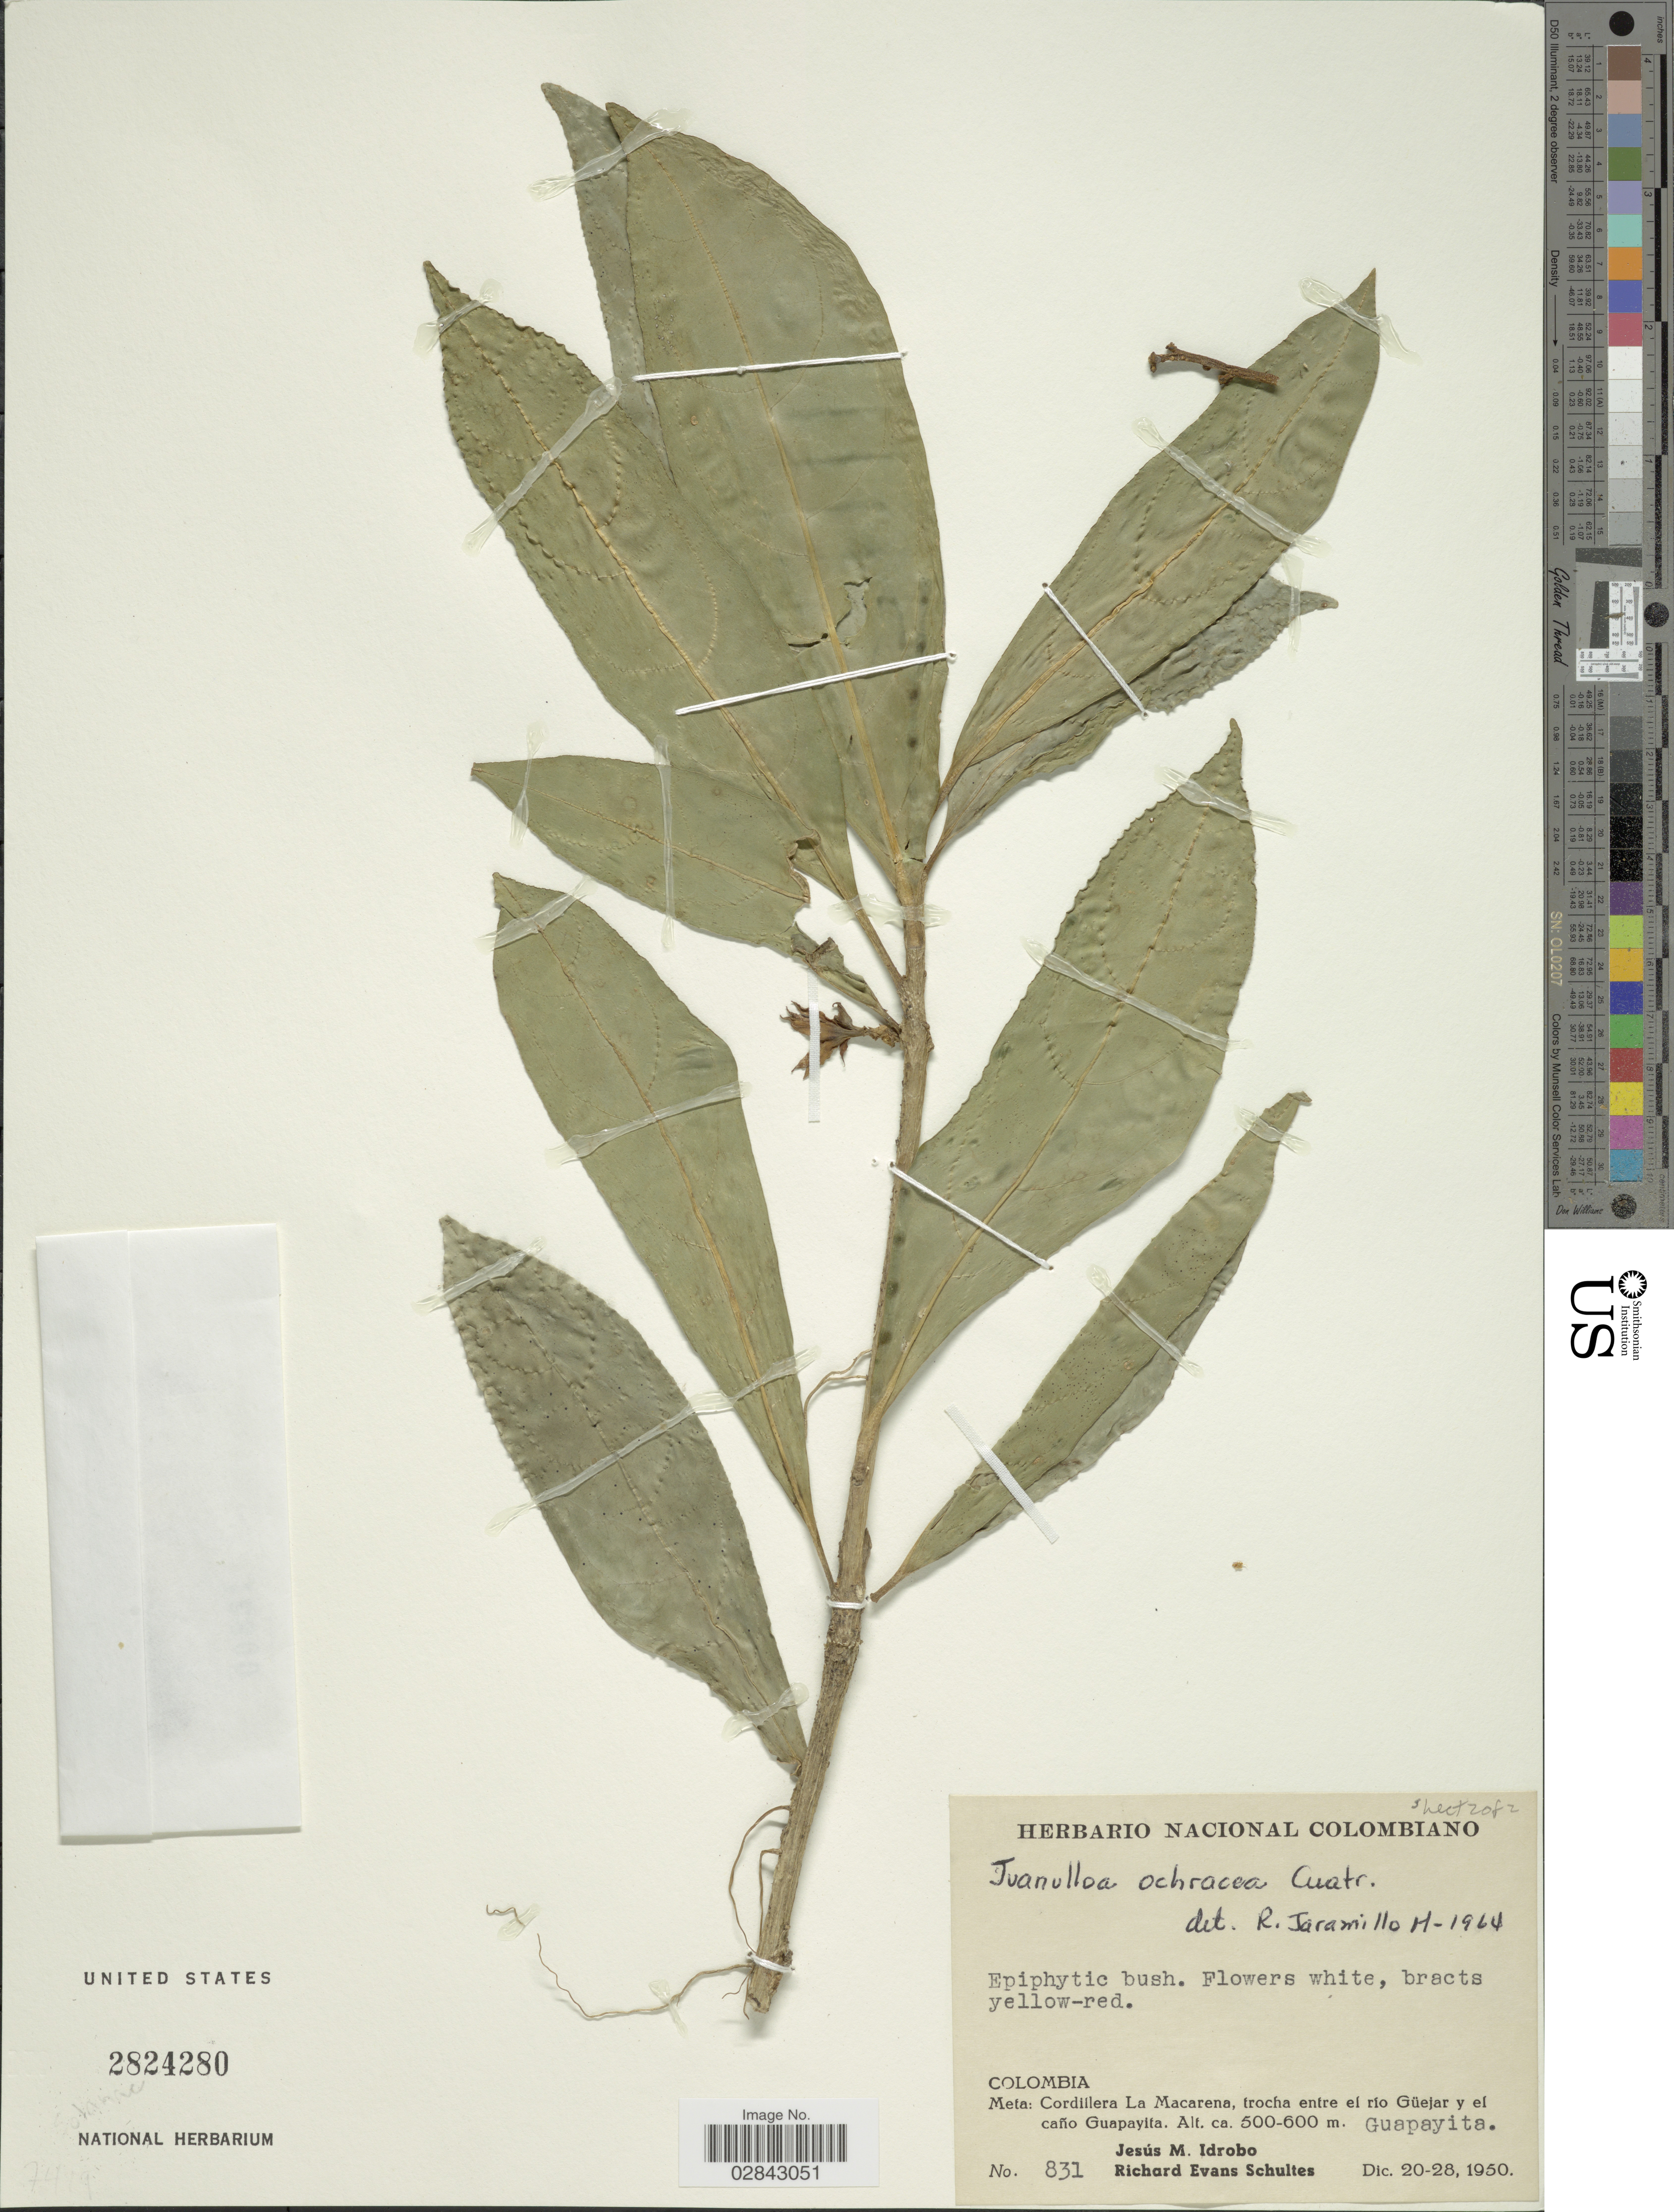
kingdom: Plantae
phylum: Tracheophyta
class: Magnoliopsida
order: Solanales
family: Solanaceae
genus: Juanulloa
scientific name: Juanulloa ochracea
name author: Cuatrec.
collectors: J. M. Idrobo & R. E. Schultes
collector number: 831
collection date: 1950-12-20/1950-12-28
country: Colombia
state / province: Meta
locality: Cordillera La Macarena, trocha entre el río Güejar y el caño Guapayita. Guapayita.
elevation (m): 500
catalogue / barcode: US 2824280